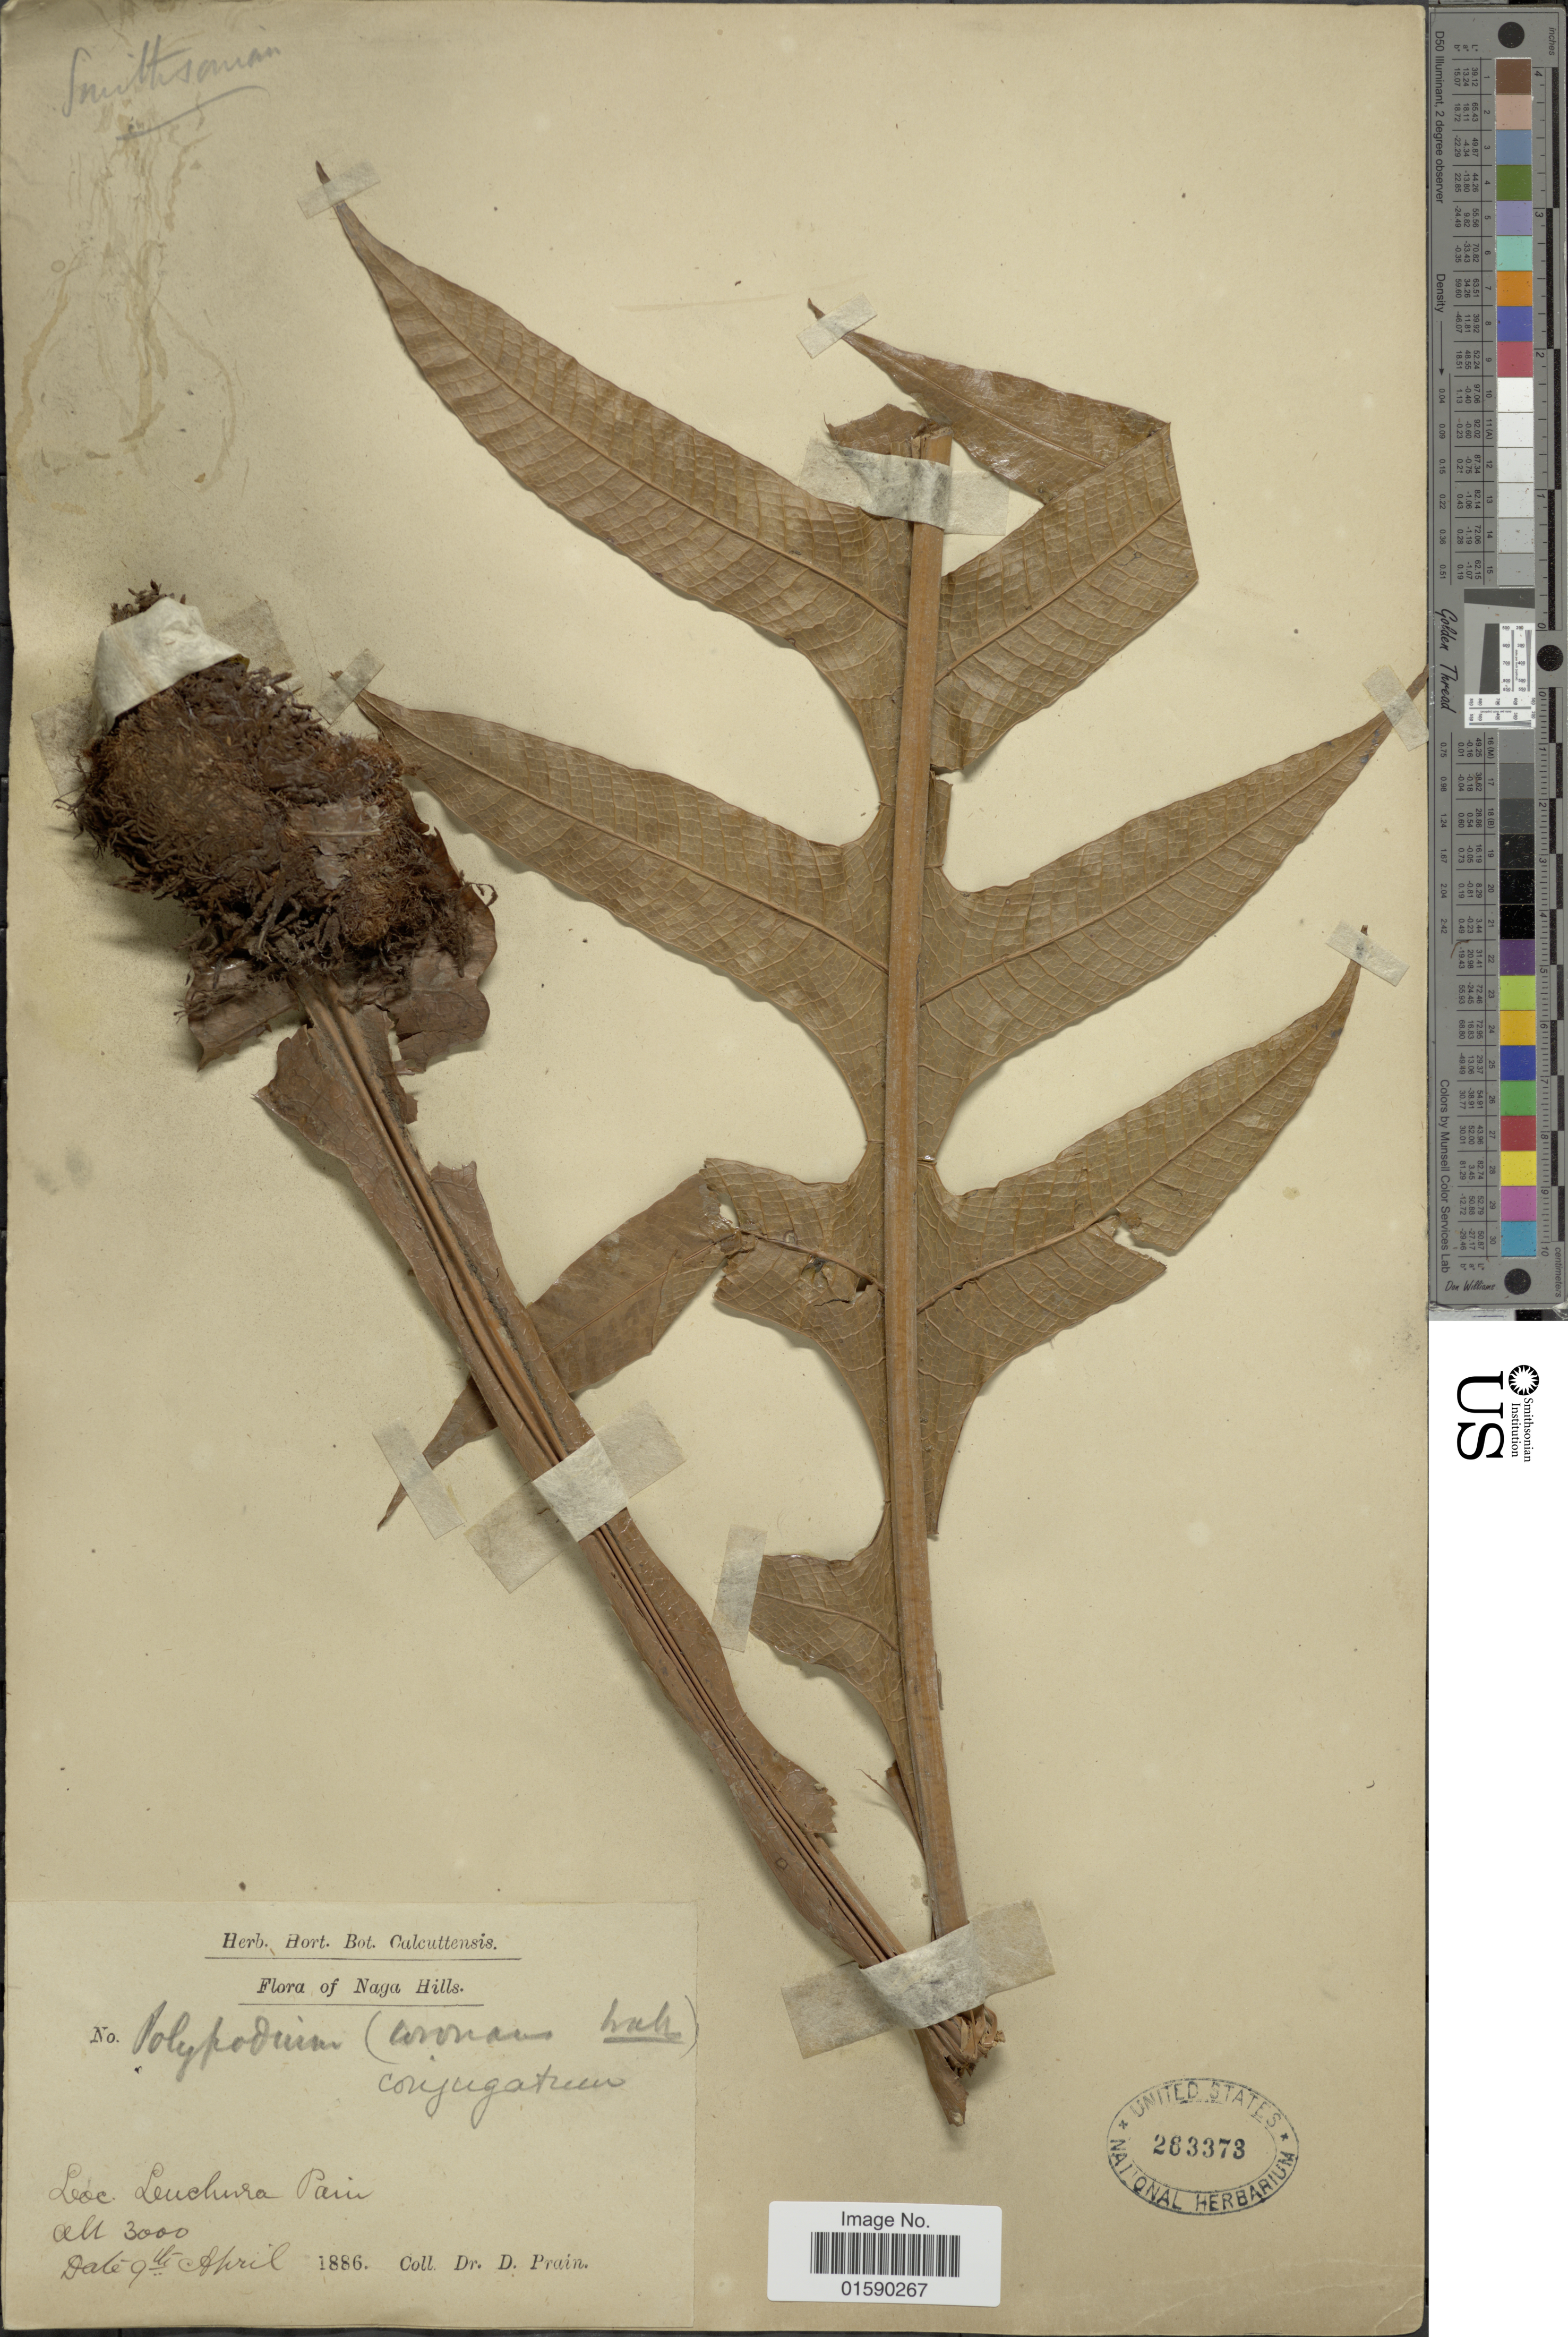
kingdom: Plantae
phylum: Tracheophyta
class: Polypodiopsida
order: Polypodiales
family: Polypodiaceae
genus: Aglaomorpha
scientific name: Aglaomorpha coronans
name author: (Wall. ex Mett.) Copel.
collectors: D. Prain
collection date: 1886-04-09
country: India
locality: Naga Hills. Luchura Pain. [interpreted]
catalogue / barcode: US 263373